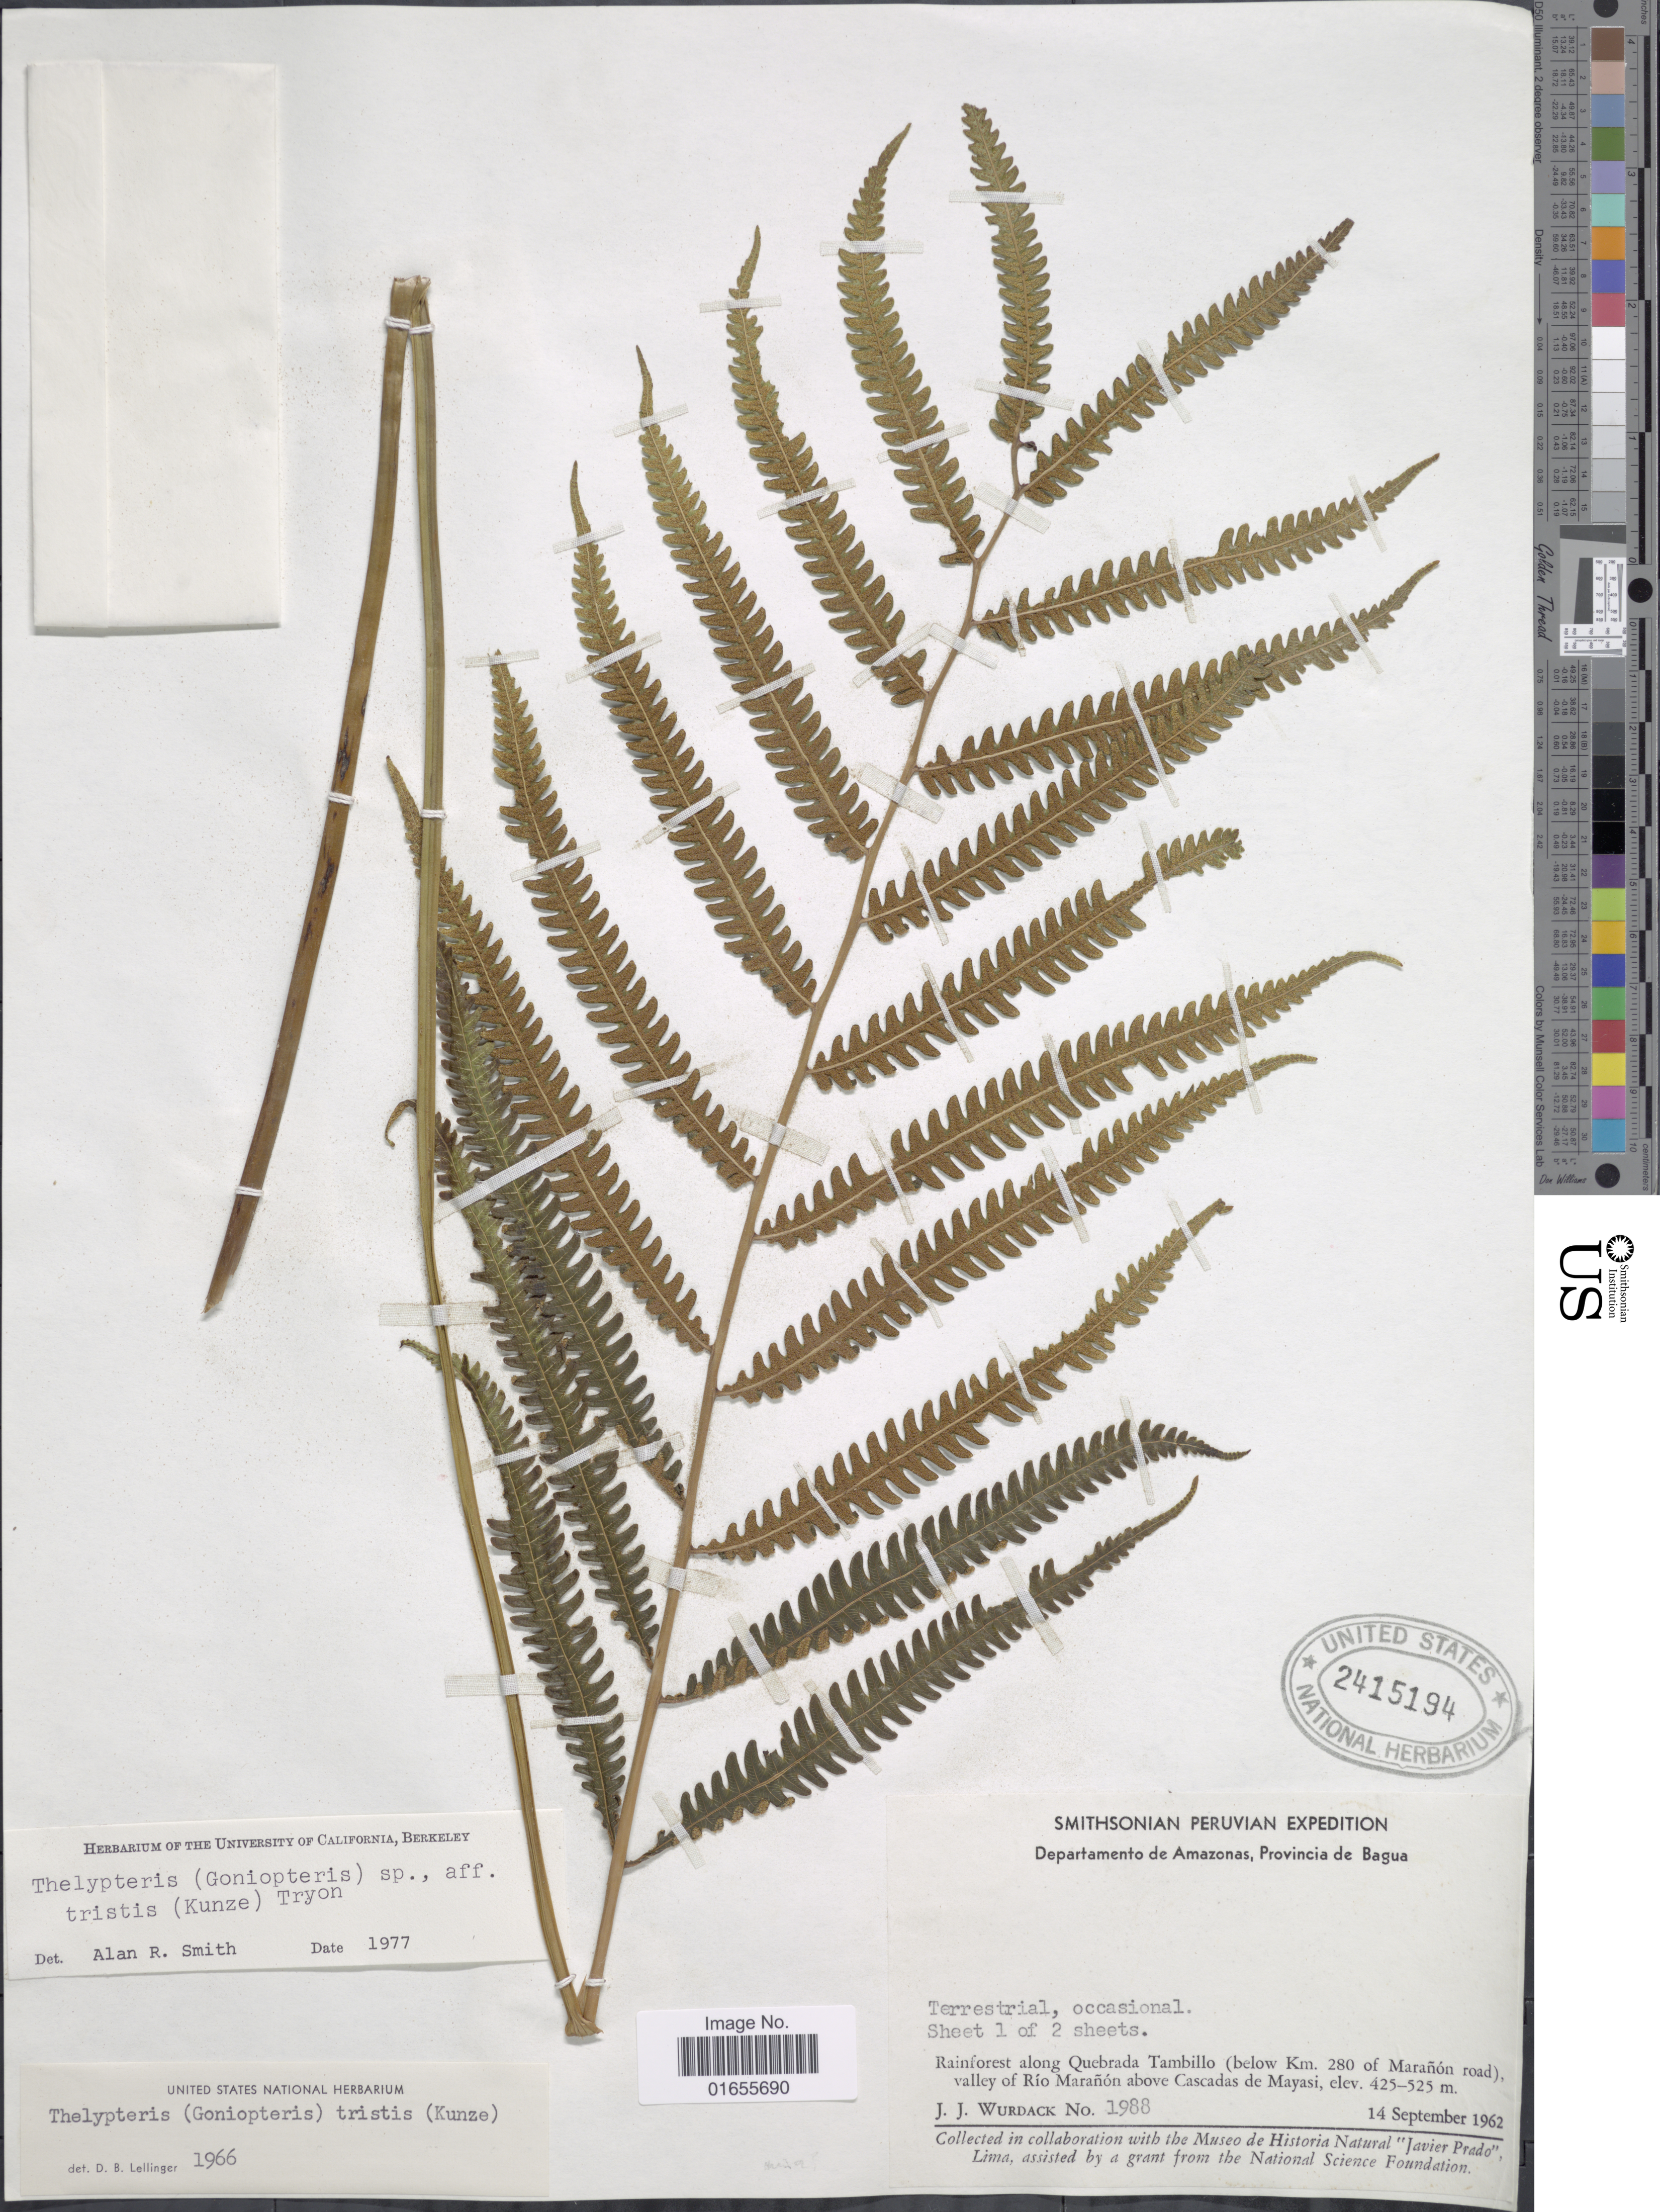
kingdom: Plantae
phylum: Tracheophyta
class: Polypodiopsida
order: Polypodiales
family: Thelypteridaceae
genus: Goniopteris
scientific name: Goniopteris tristis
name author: (Kuntze) Brade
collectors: J. J. Wurdack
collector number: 1988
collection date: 1962-09-14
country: Peru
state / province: Amazonas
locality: Provincia de Bagua, Rainforest along Quebrada Tambillo (below Km. 280 of Maranon road) valley of Rio Maranon above Cascadas de Mayasi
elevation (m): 425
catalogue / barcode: US 2415194